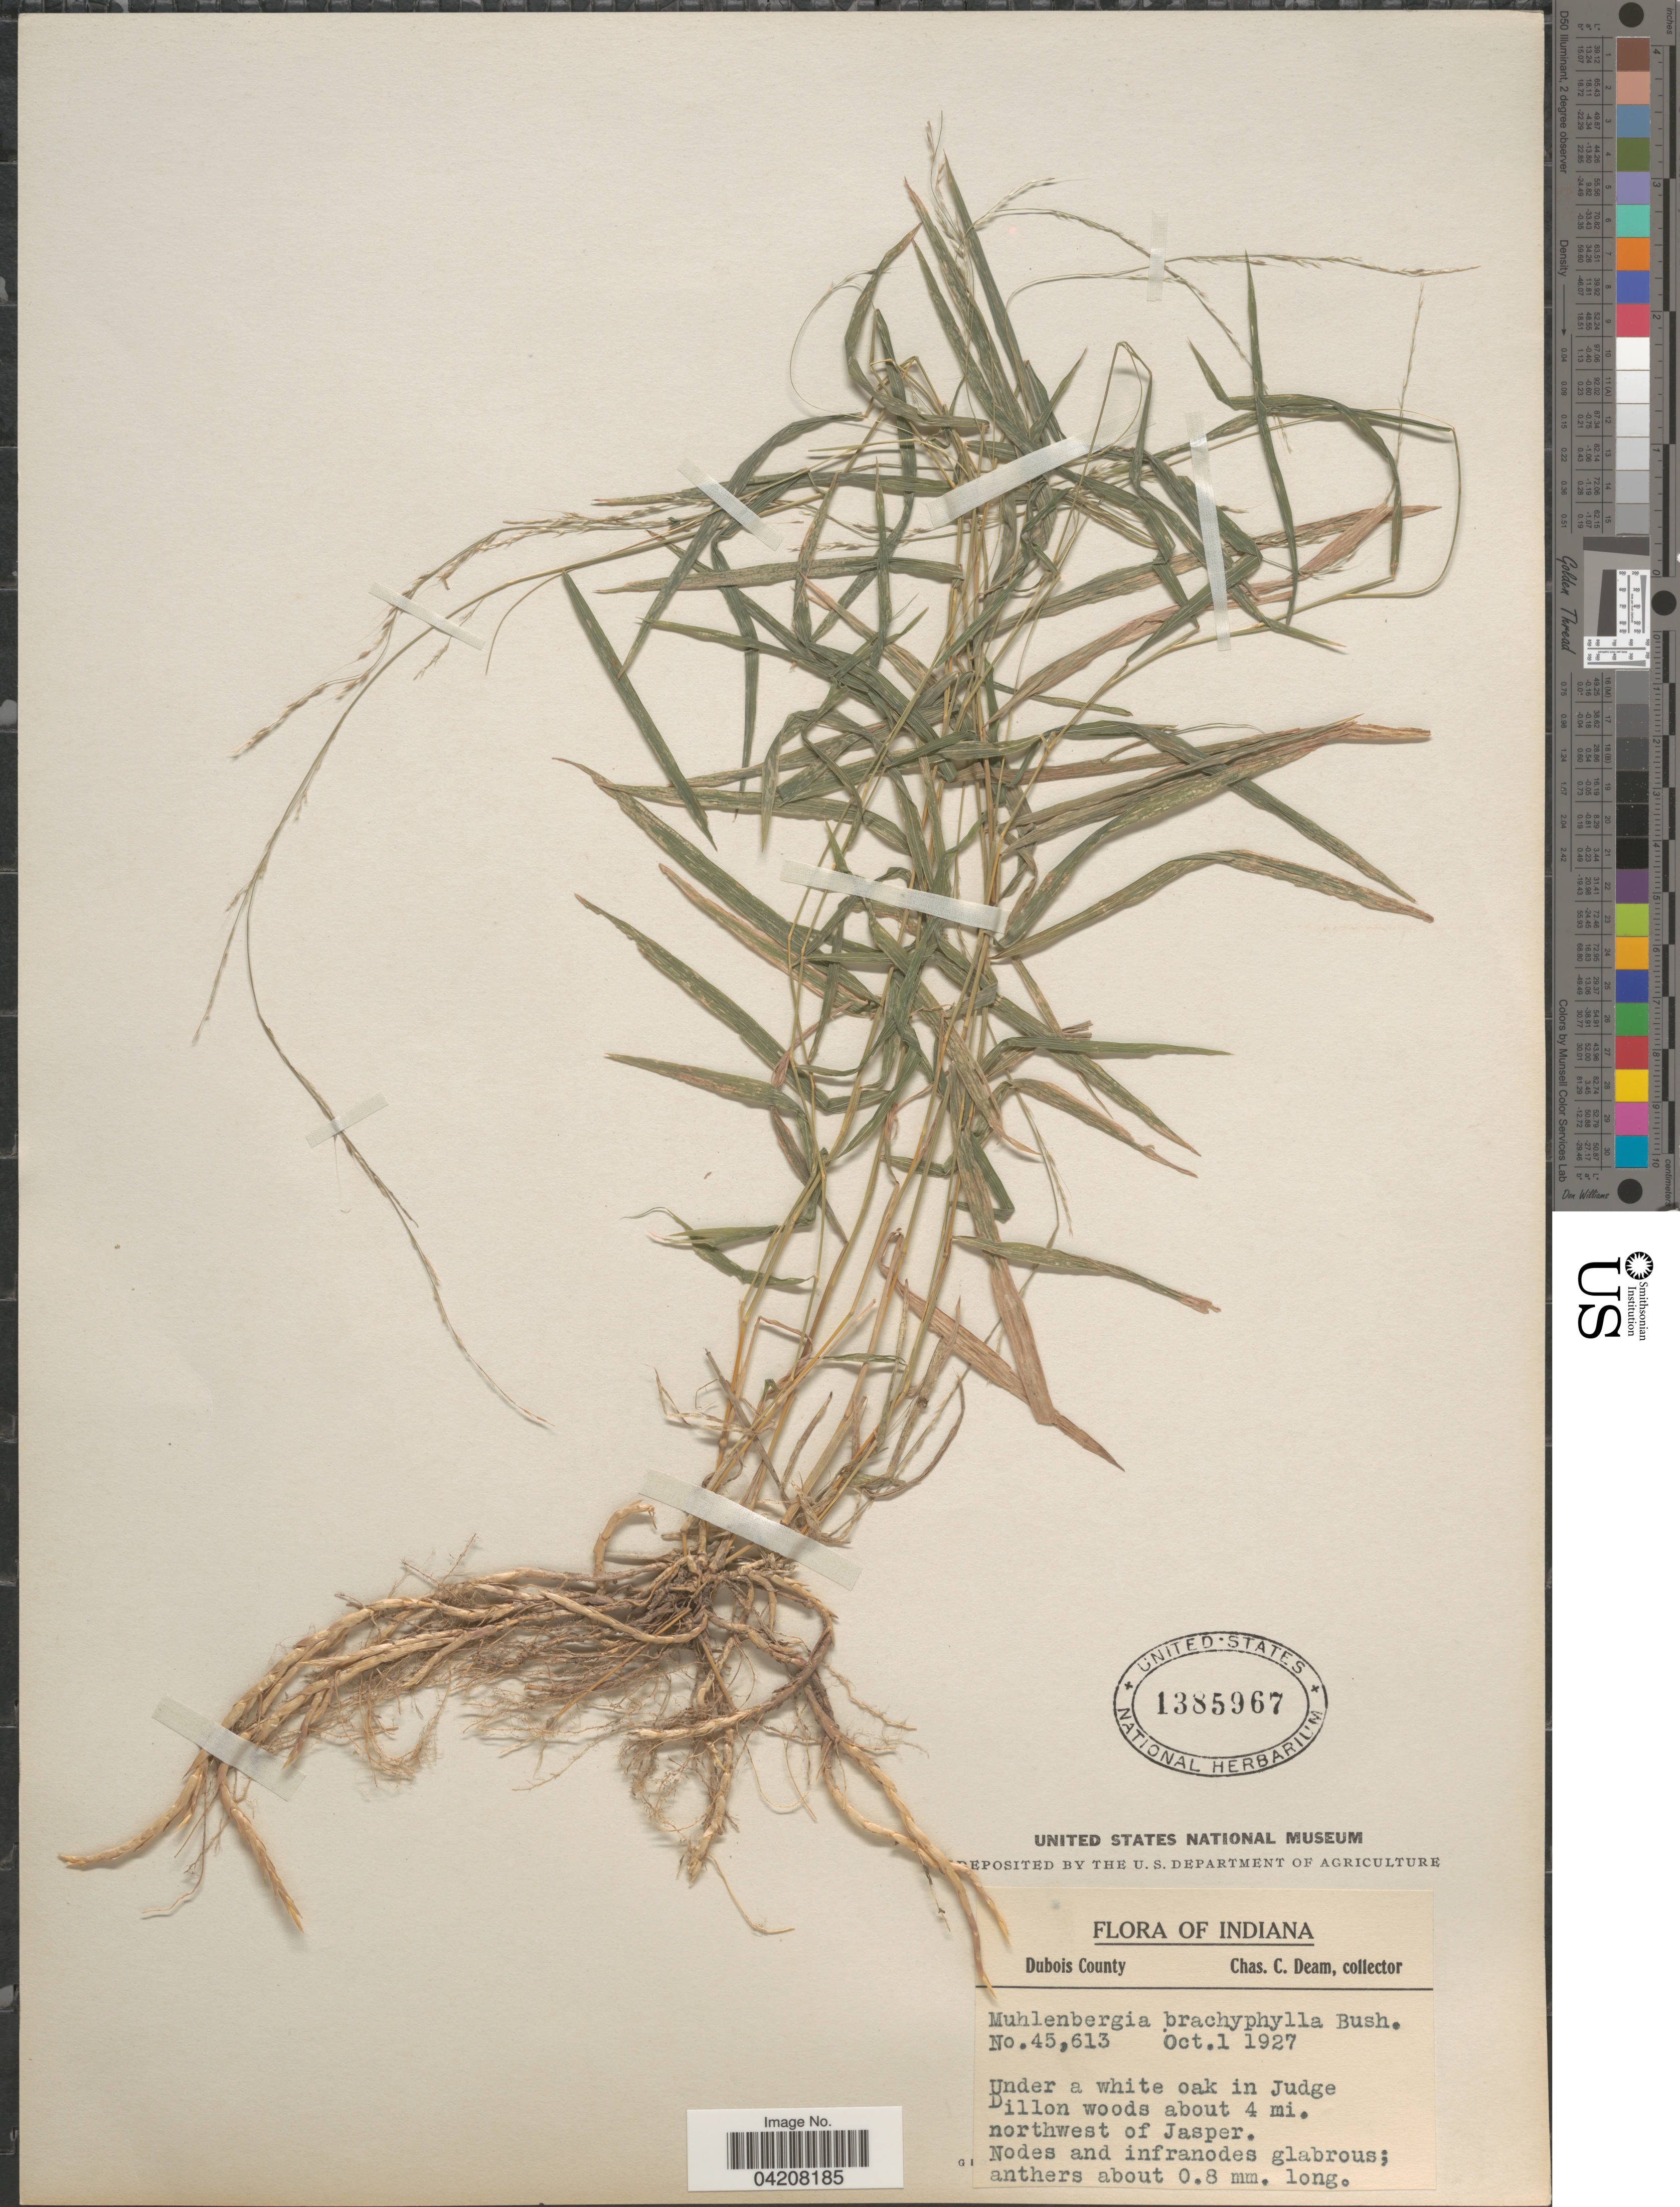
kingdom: Plantae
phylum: Tracheophyta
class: Liliopsida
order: Poales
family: Poaceae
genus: Muhlenbergia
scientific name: Muhlenbergia bushii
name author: R.W. Pohl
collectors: C. C. Deam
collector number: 45613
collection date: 1927-10-01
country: United States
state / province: Indiana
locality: Dubois County. Under a white oak in Judge Dillon woods about 4 mi. northwest of Jasper.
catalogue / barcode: US 1385967